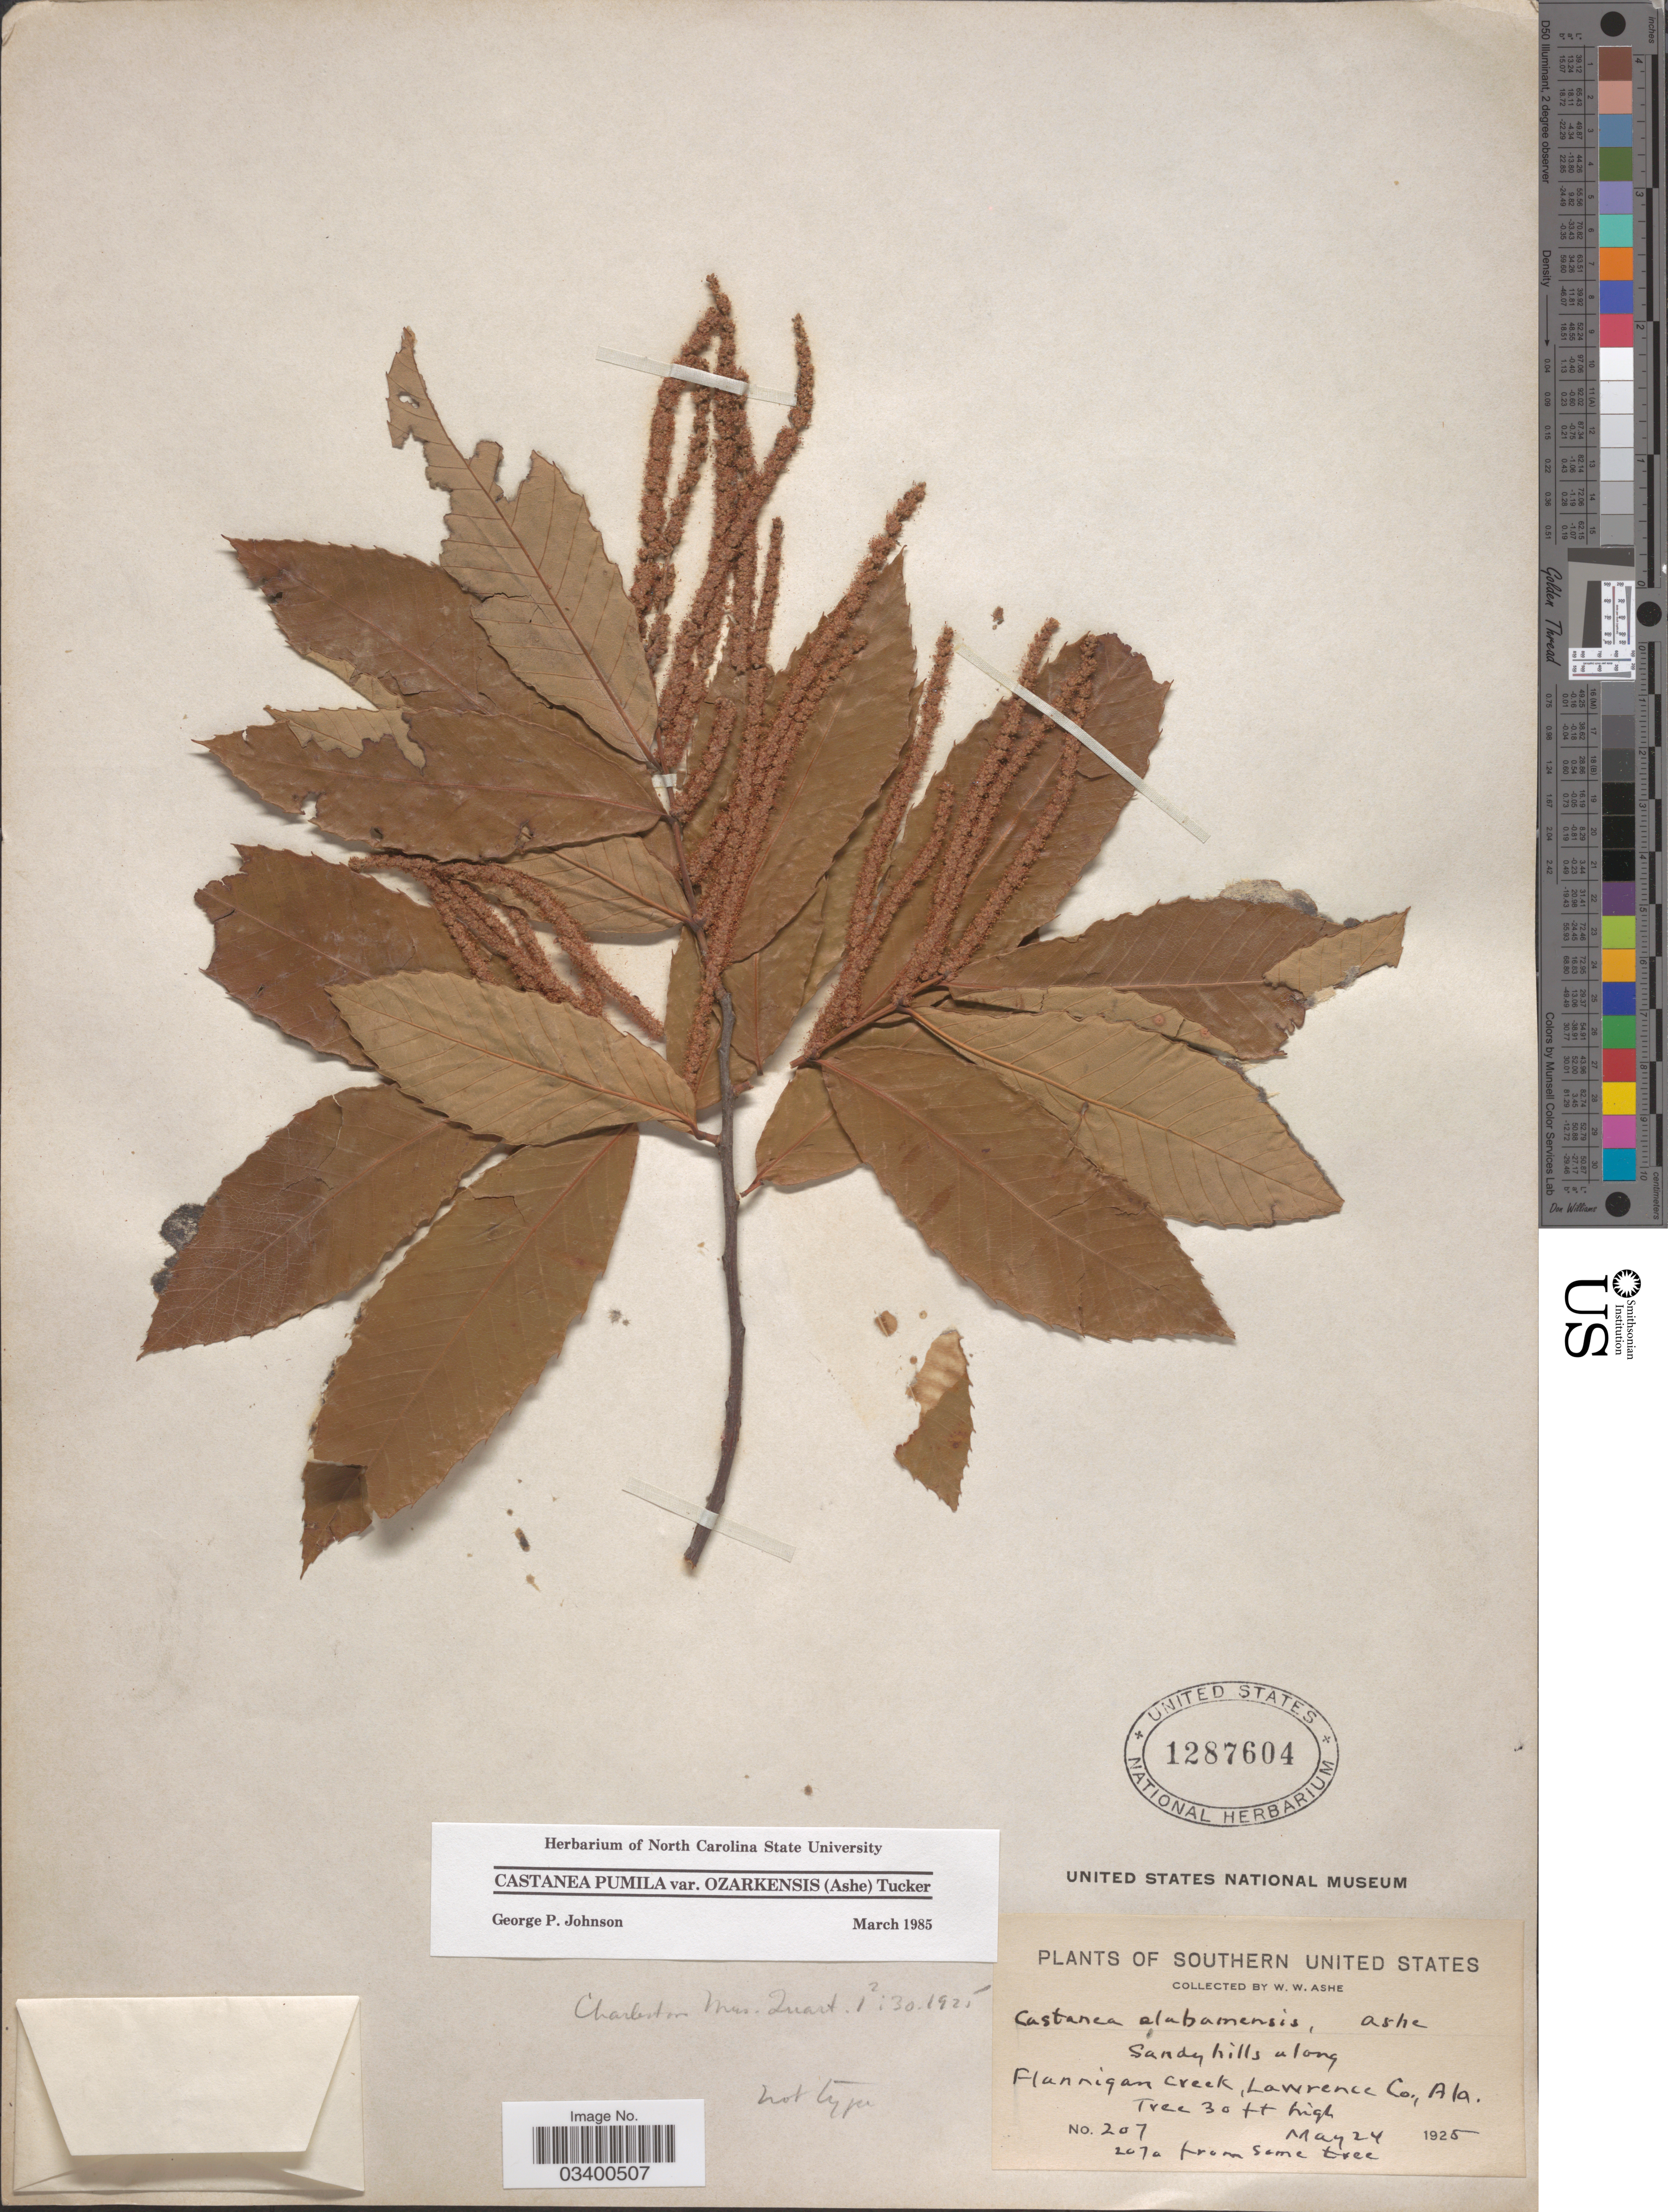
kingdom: Plantae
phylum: Tracheophyta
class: Magnoliopsida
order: Fagales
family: Fagaceae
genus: Castanea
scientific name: Castanea pumila var. ozarkensis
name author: (Ashe) Tucker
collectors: W. W. Ashe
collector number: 207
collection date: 1925-05-24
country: United States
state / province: Alabama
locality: Southern United States. Along Flannigan Creek, Lawrence Co.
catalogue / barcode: US 1287604